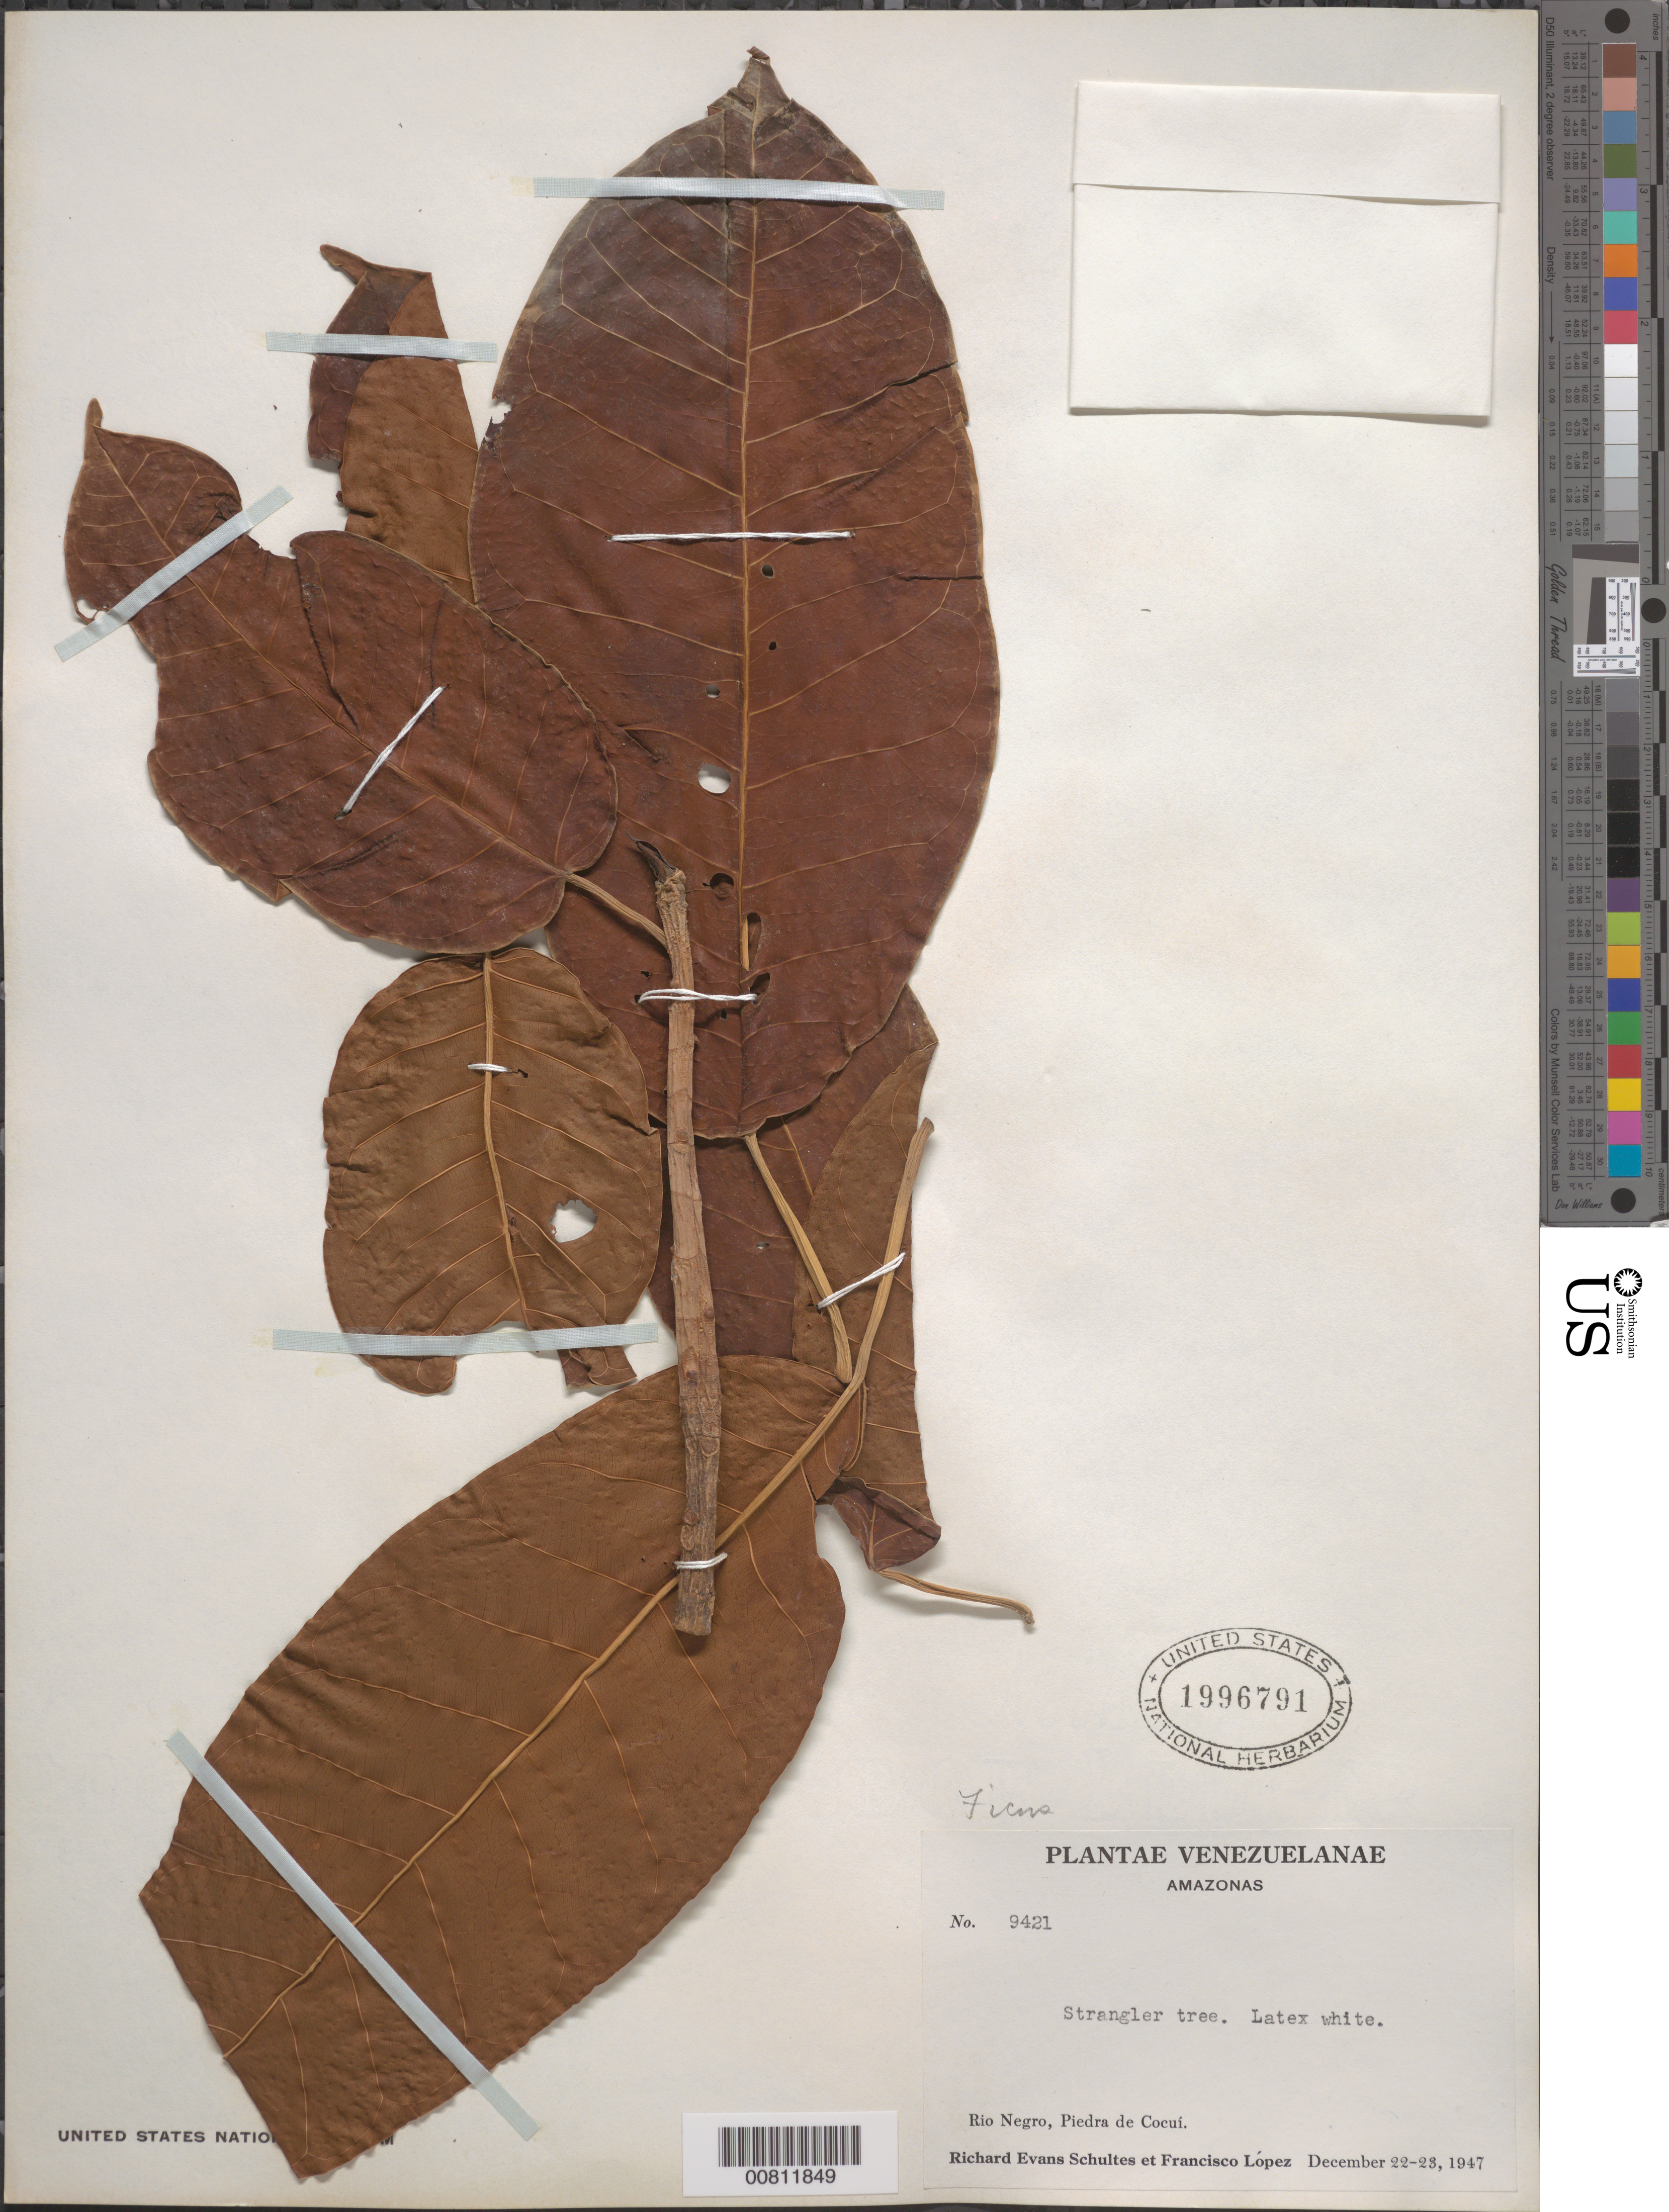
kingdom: Plantae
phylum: Tracheophyta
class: Magnoliopsida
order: Rosales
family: Moraceae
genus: Ficus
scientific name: Ficus sp.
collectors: R. E. Schultes & F. Lopéz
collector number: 9421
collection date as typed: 22-Dec-47 to 23-Dec-47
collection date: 1947-12-22/1947-12-23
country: Venezuela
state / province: Amazonas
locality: Río Negro, Piedra de Cocuí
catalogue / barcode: US 1996791